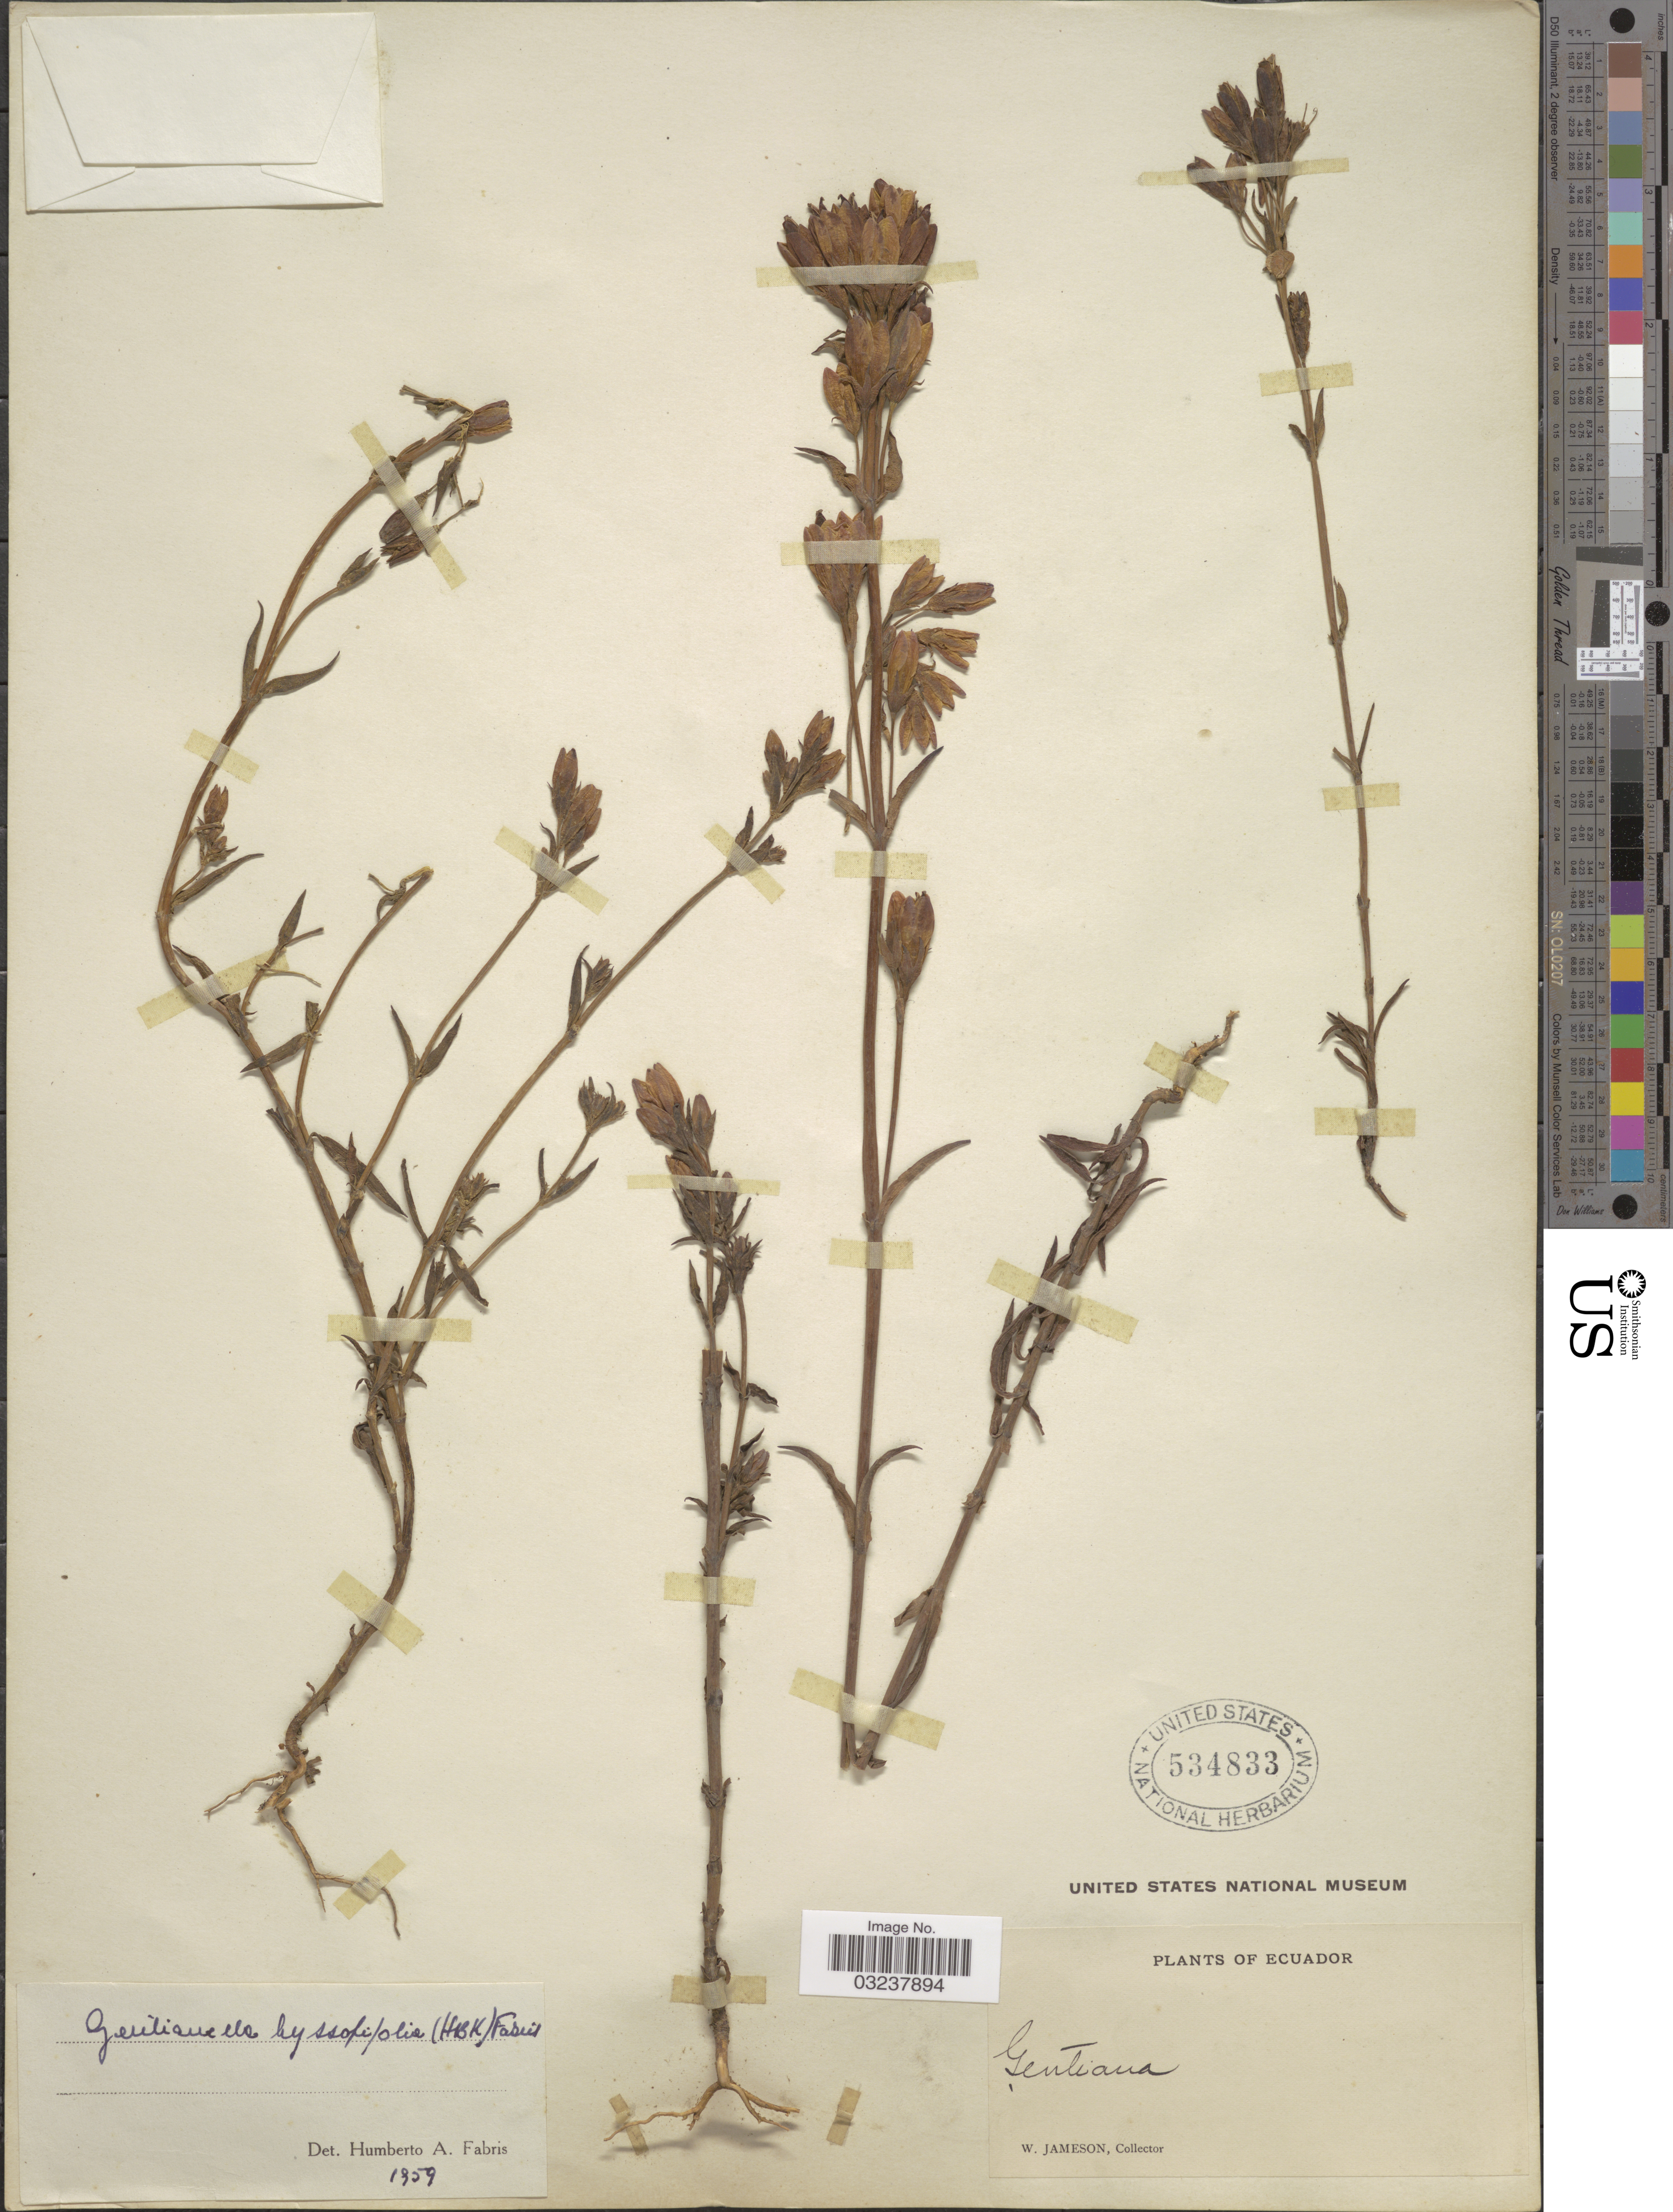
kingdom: Plantae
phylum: Tracheophyta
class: Magnoliopsida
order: Gentianales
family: Gentianaceae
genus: Gentianella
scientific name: Gentianella hyssopifolia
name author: (Kunth) Fabris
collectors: W. Jameson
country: Ecuador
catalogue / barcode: US 534833